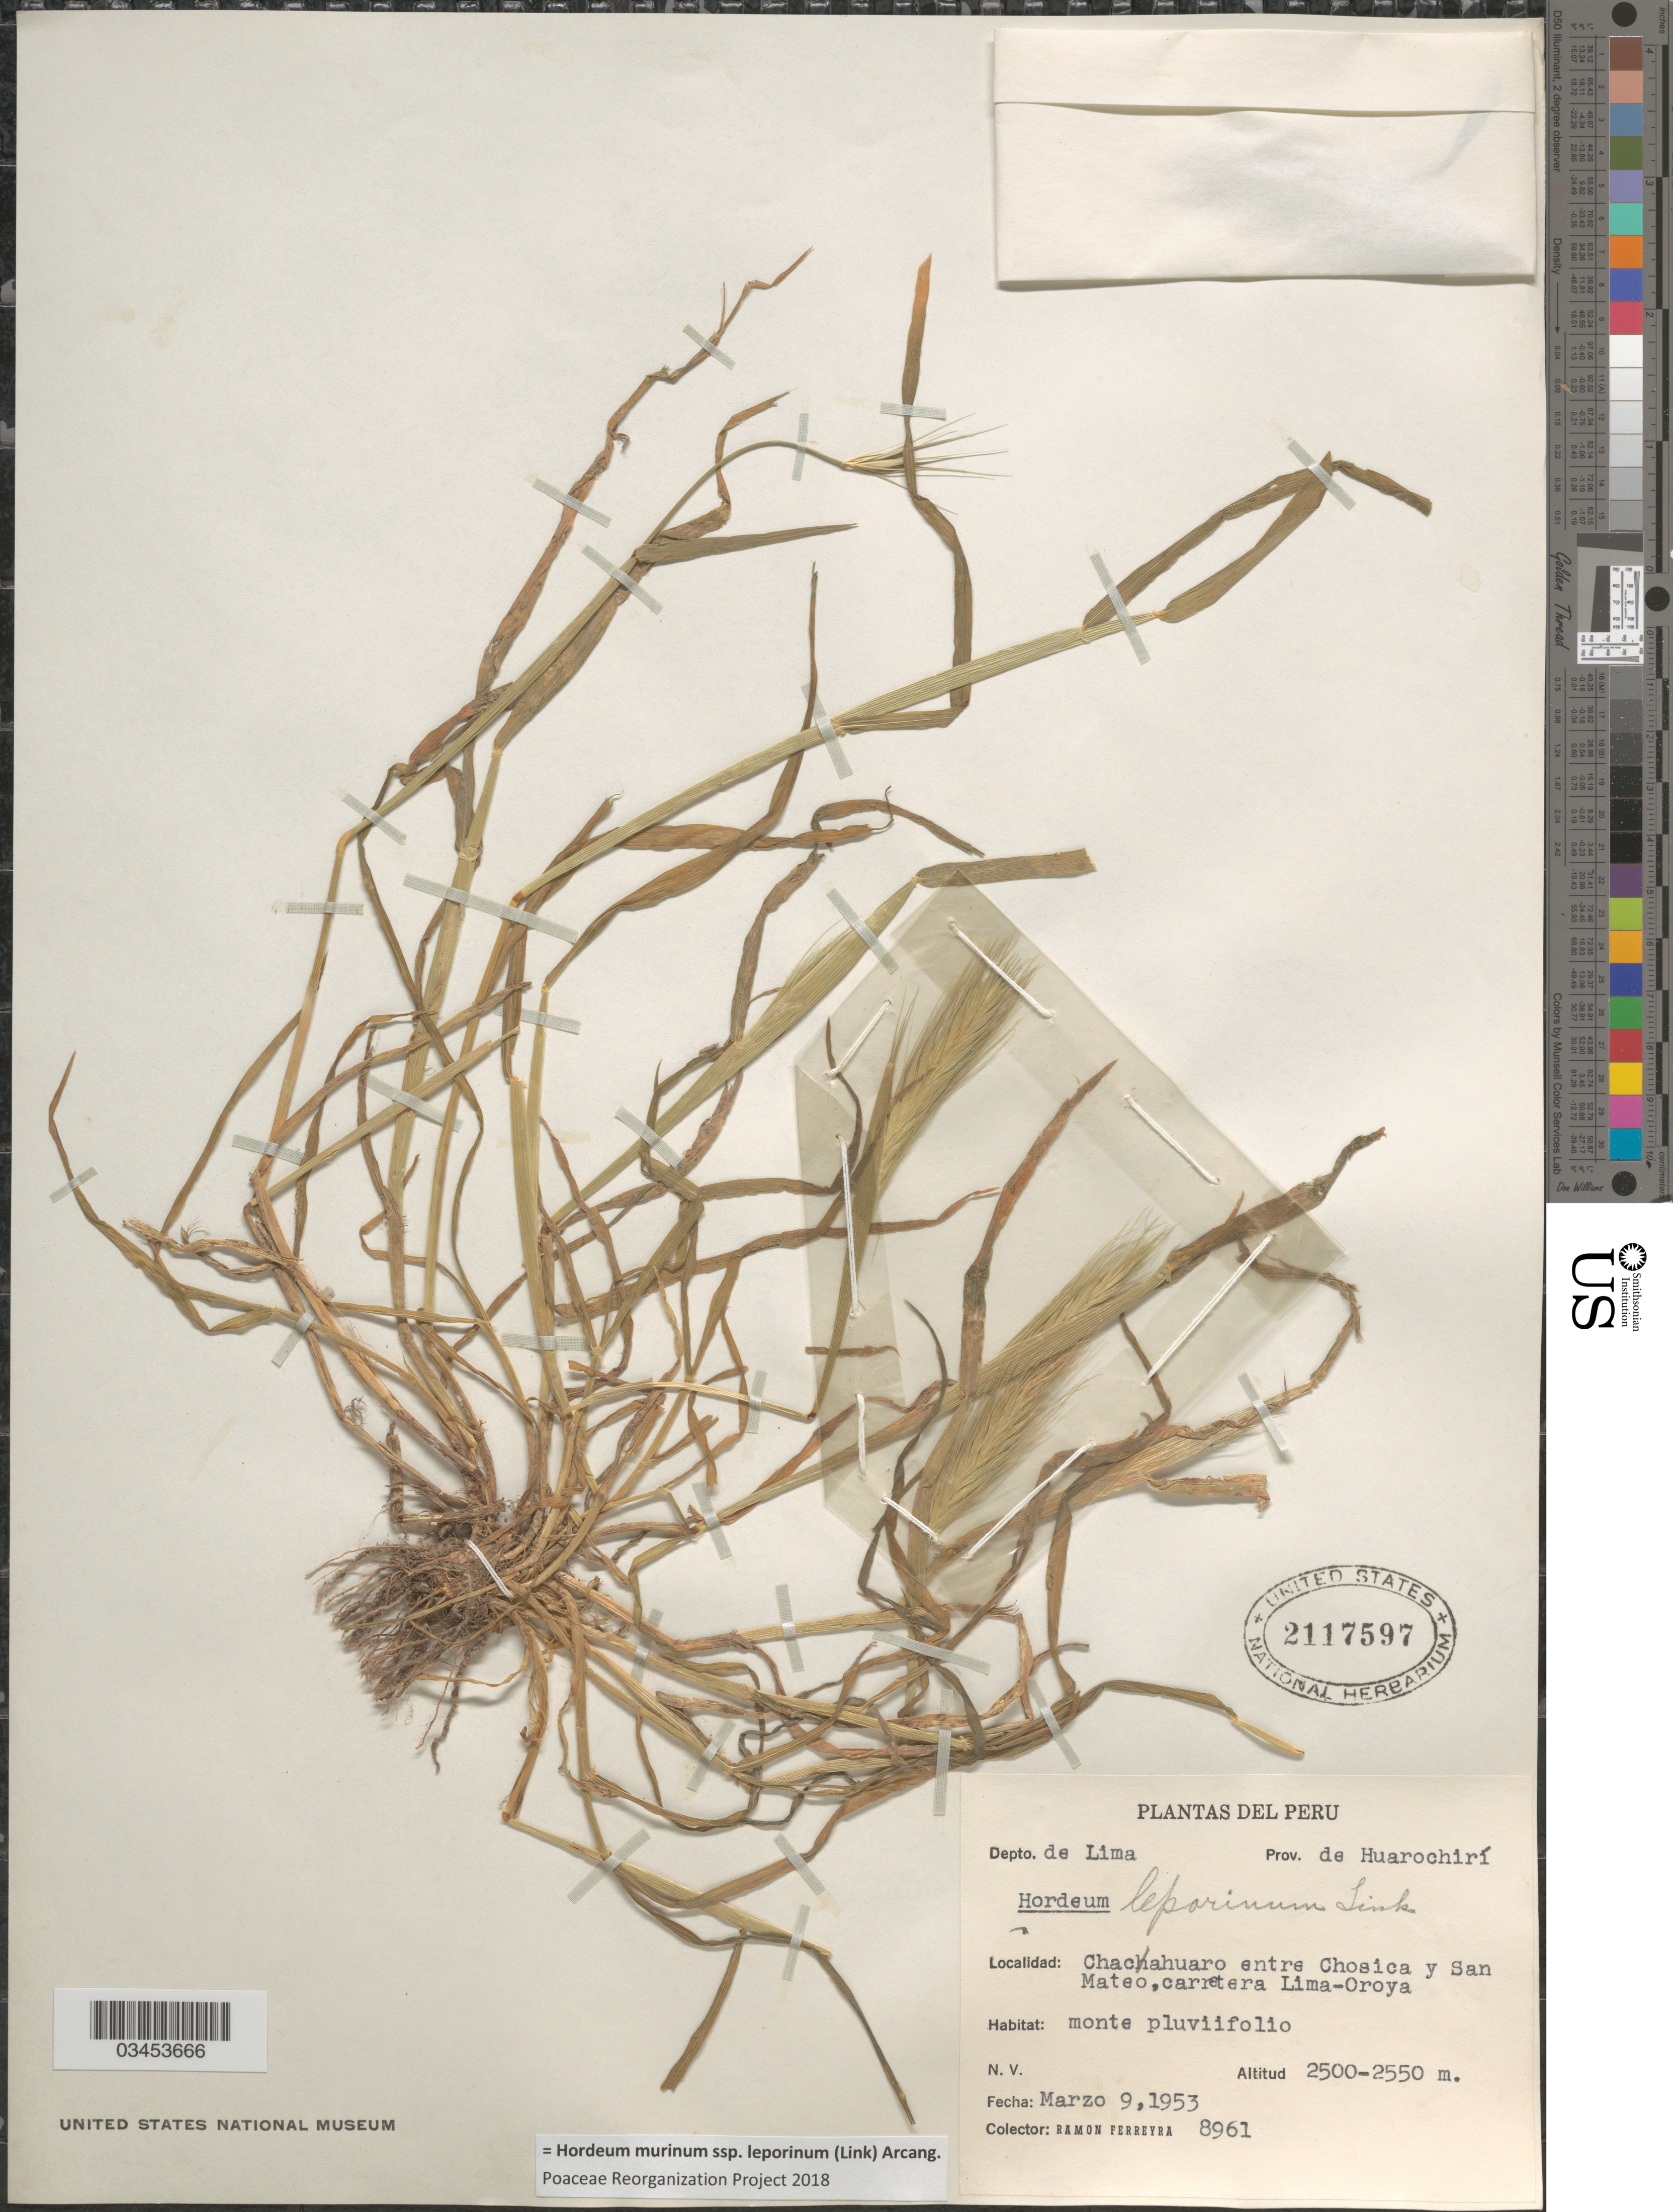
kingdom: Plantae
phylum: Tracheophyta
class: Liliopsida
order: Poales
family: Poaceae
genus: Hordeum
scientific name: Hordeum murinum subsp. leporinum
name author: (Link) Arcang.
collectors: R. A. Ferreyra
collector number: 8961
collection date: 1953-03-09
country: Peru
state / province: Lima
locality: Depto. de Lima. Prov. de Huarochirí. Chacahuaro entre Chosica y San Mateo,carretera Lima-Oroya.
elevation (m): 2500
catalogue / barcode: US 2117597